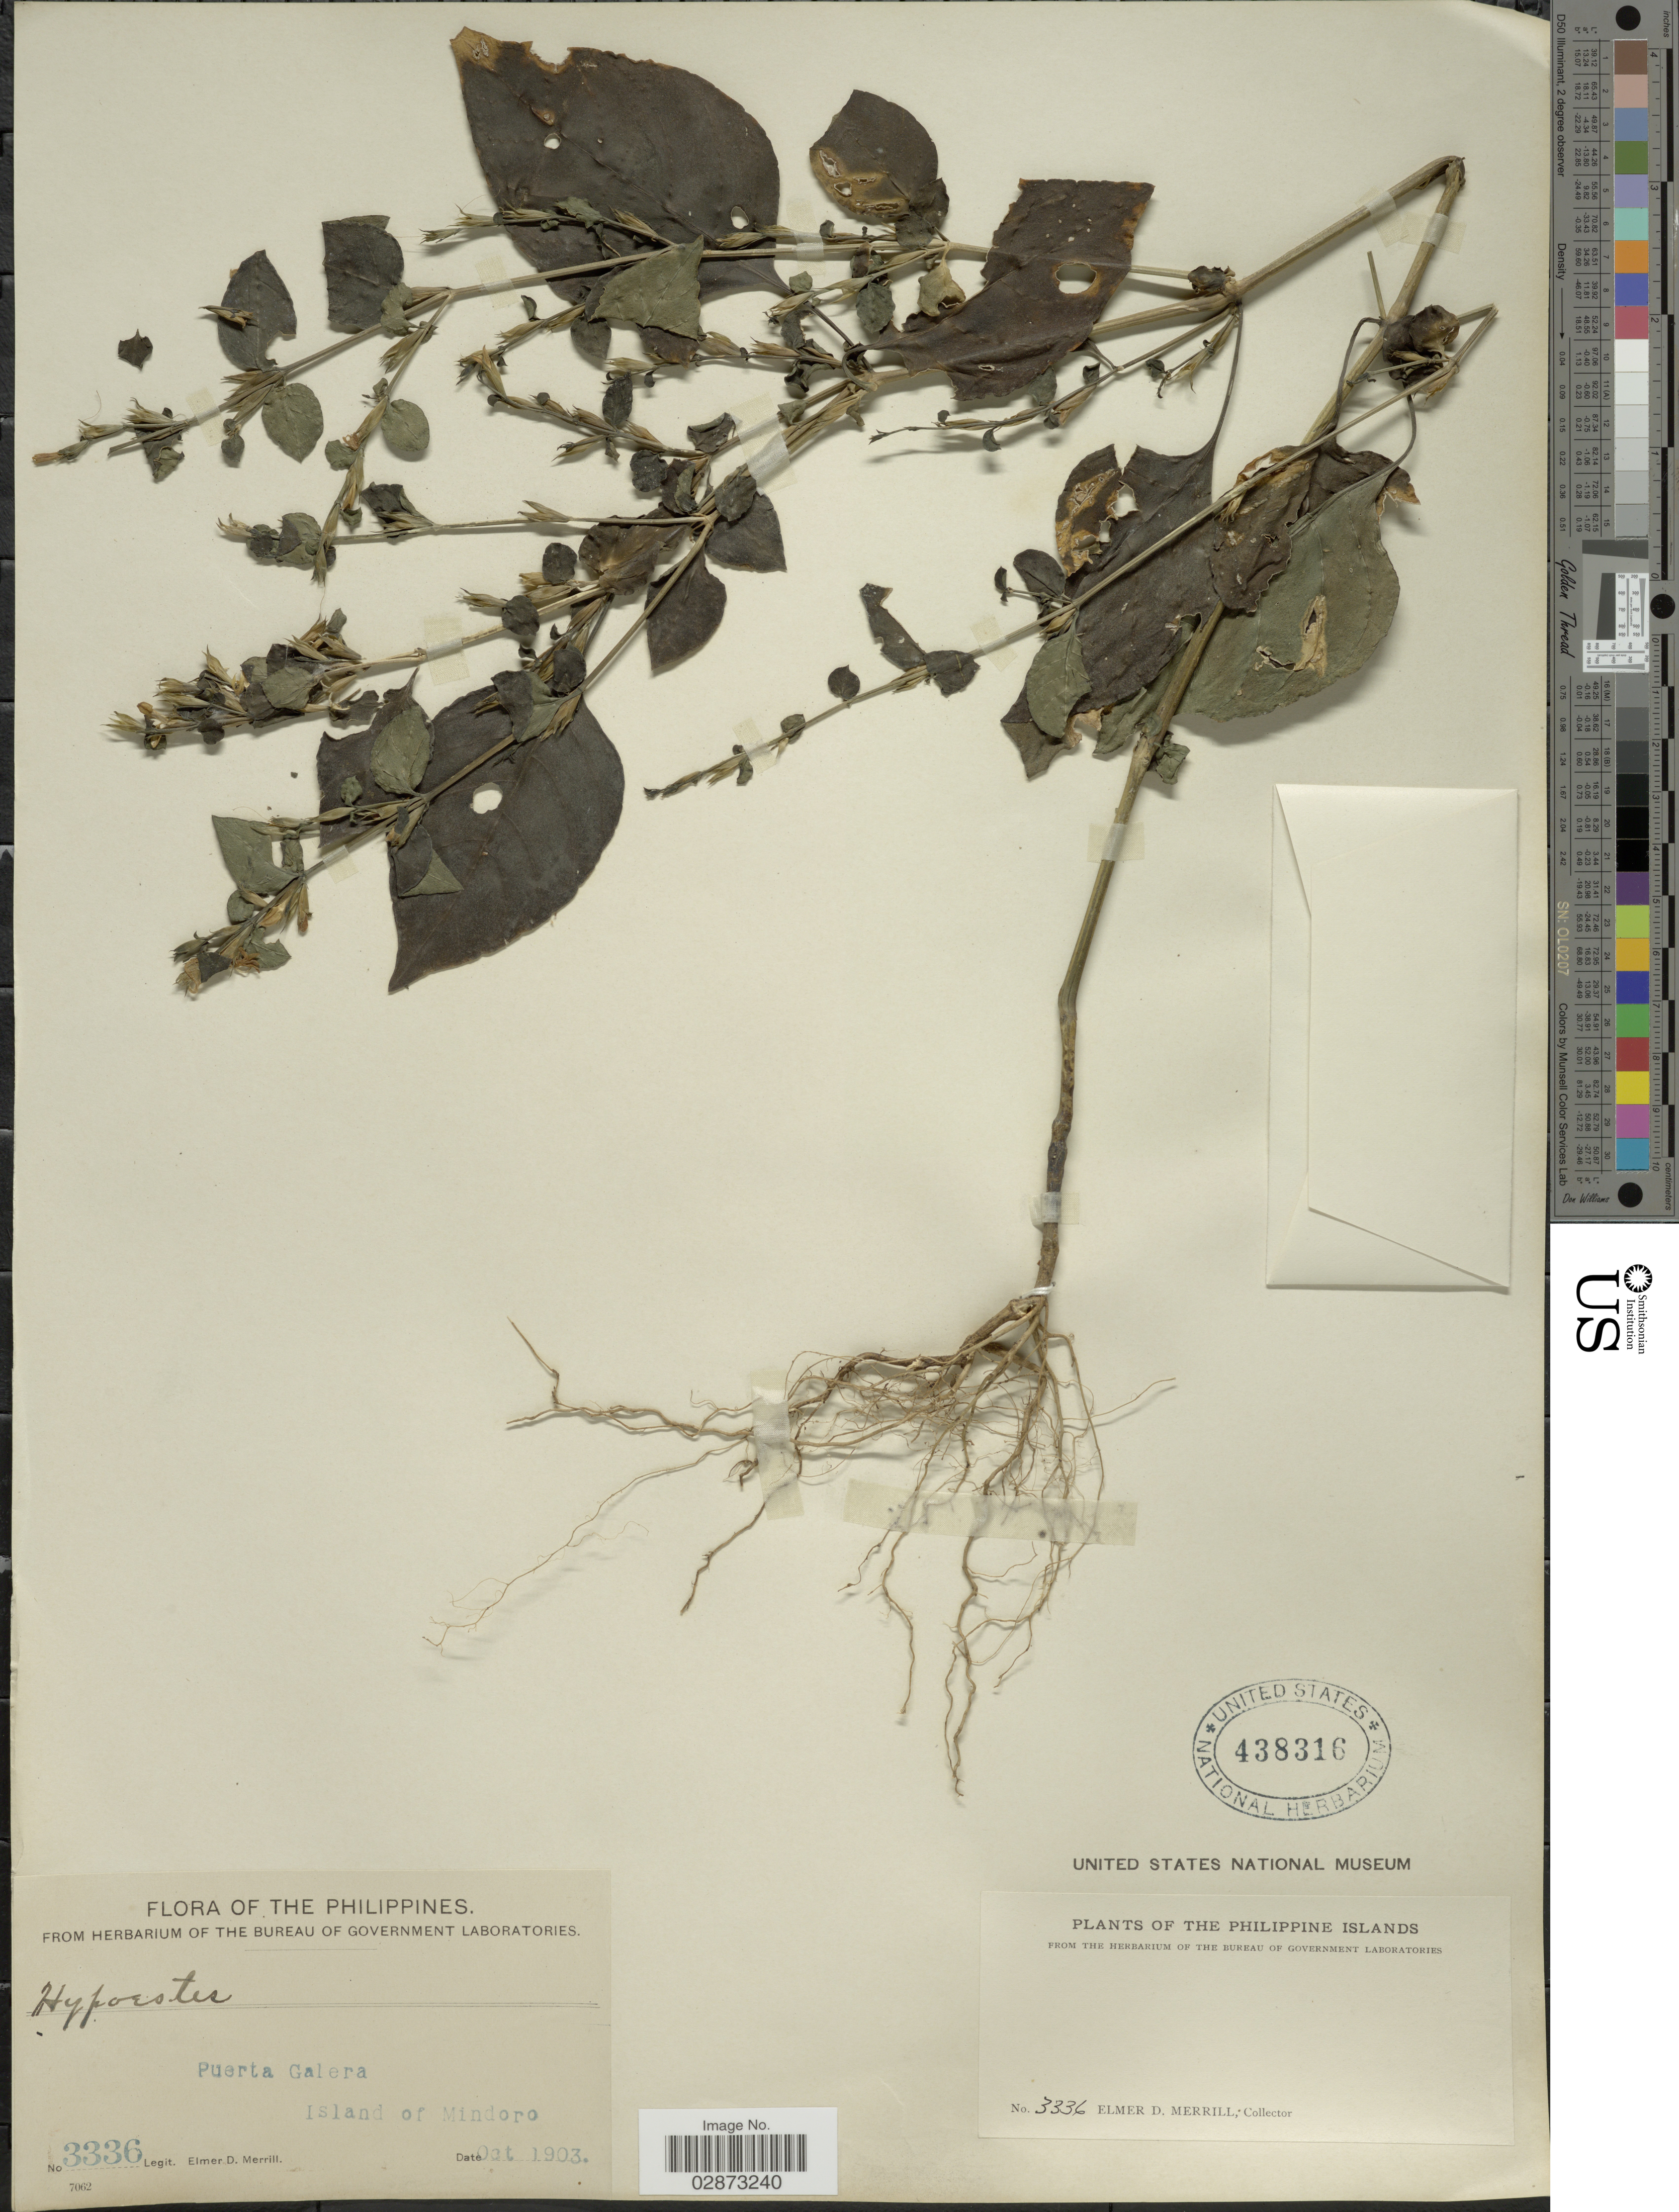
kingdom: Plantae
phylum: Tracheophyta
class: Magnoliopsida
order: Lamiales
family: Acanthaceae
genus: Hypoestes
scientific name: Hypoestes merrillii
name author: C.B. Clarke ex Elmer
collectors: E. D. Merrill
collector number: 3336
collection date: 1903-10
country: Philippines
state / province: Mimaropa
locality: Puerta Galera. Island of Mindoro.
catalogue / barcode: US 438316